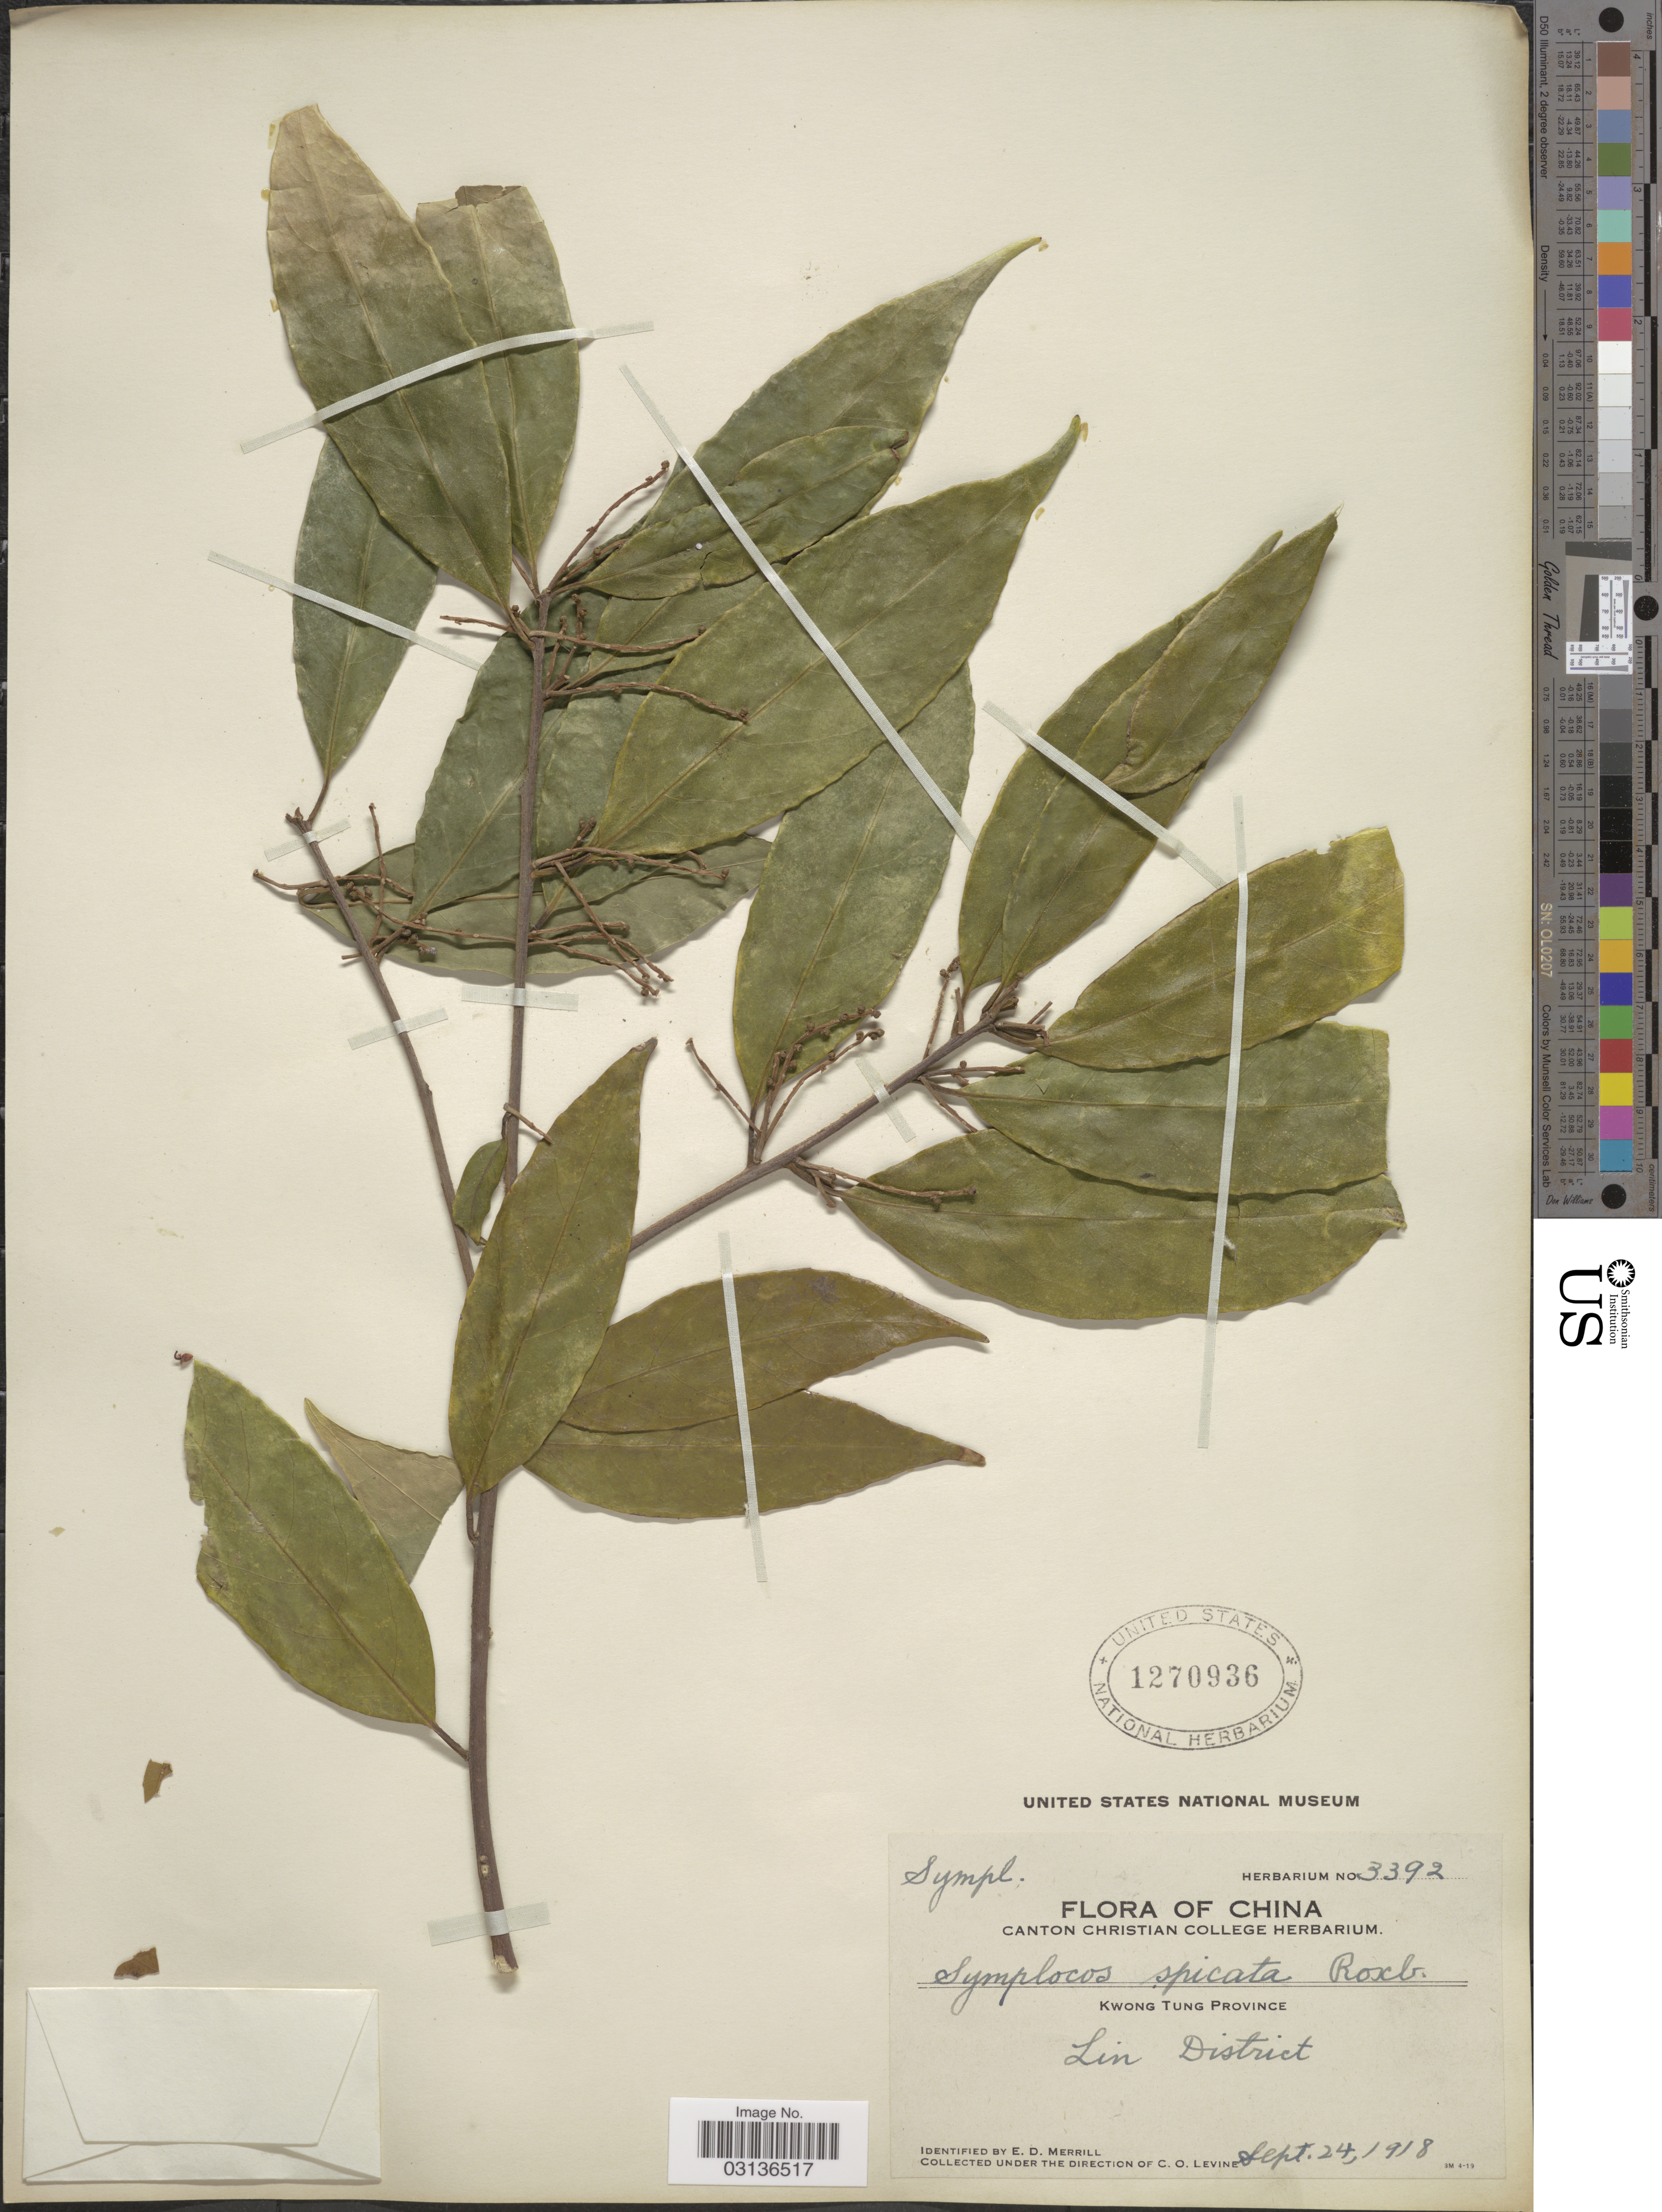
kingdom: Plantae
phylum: Tracheophyta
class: Magnoliopsida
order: Ericales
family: Symplocaceae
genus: Symplocos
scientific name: Symplocos cochinchinensis subsp. laurina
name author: (Retz.) Noot.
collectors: C. O. Levine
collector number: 3392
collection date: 1918-09-24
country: China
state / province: Guangdong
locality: Kwong Tung Province. Lin District.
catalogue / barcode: US 1270936